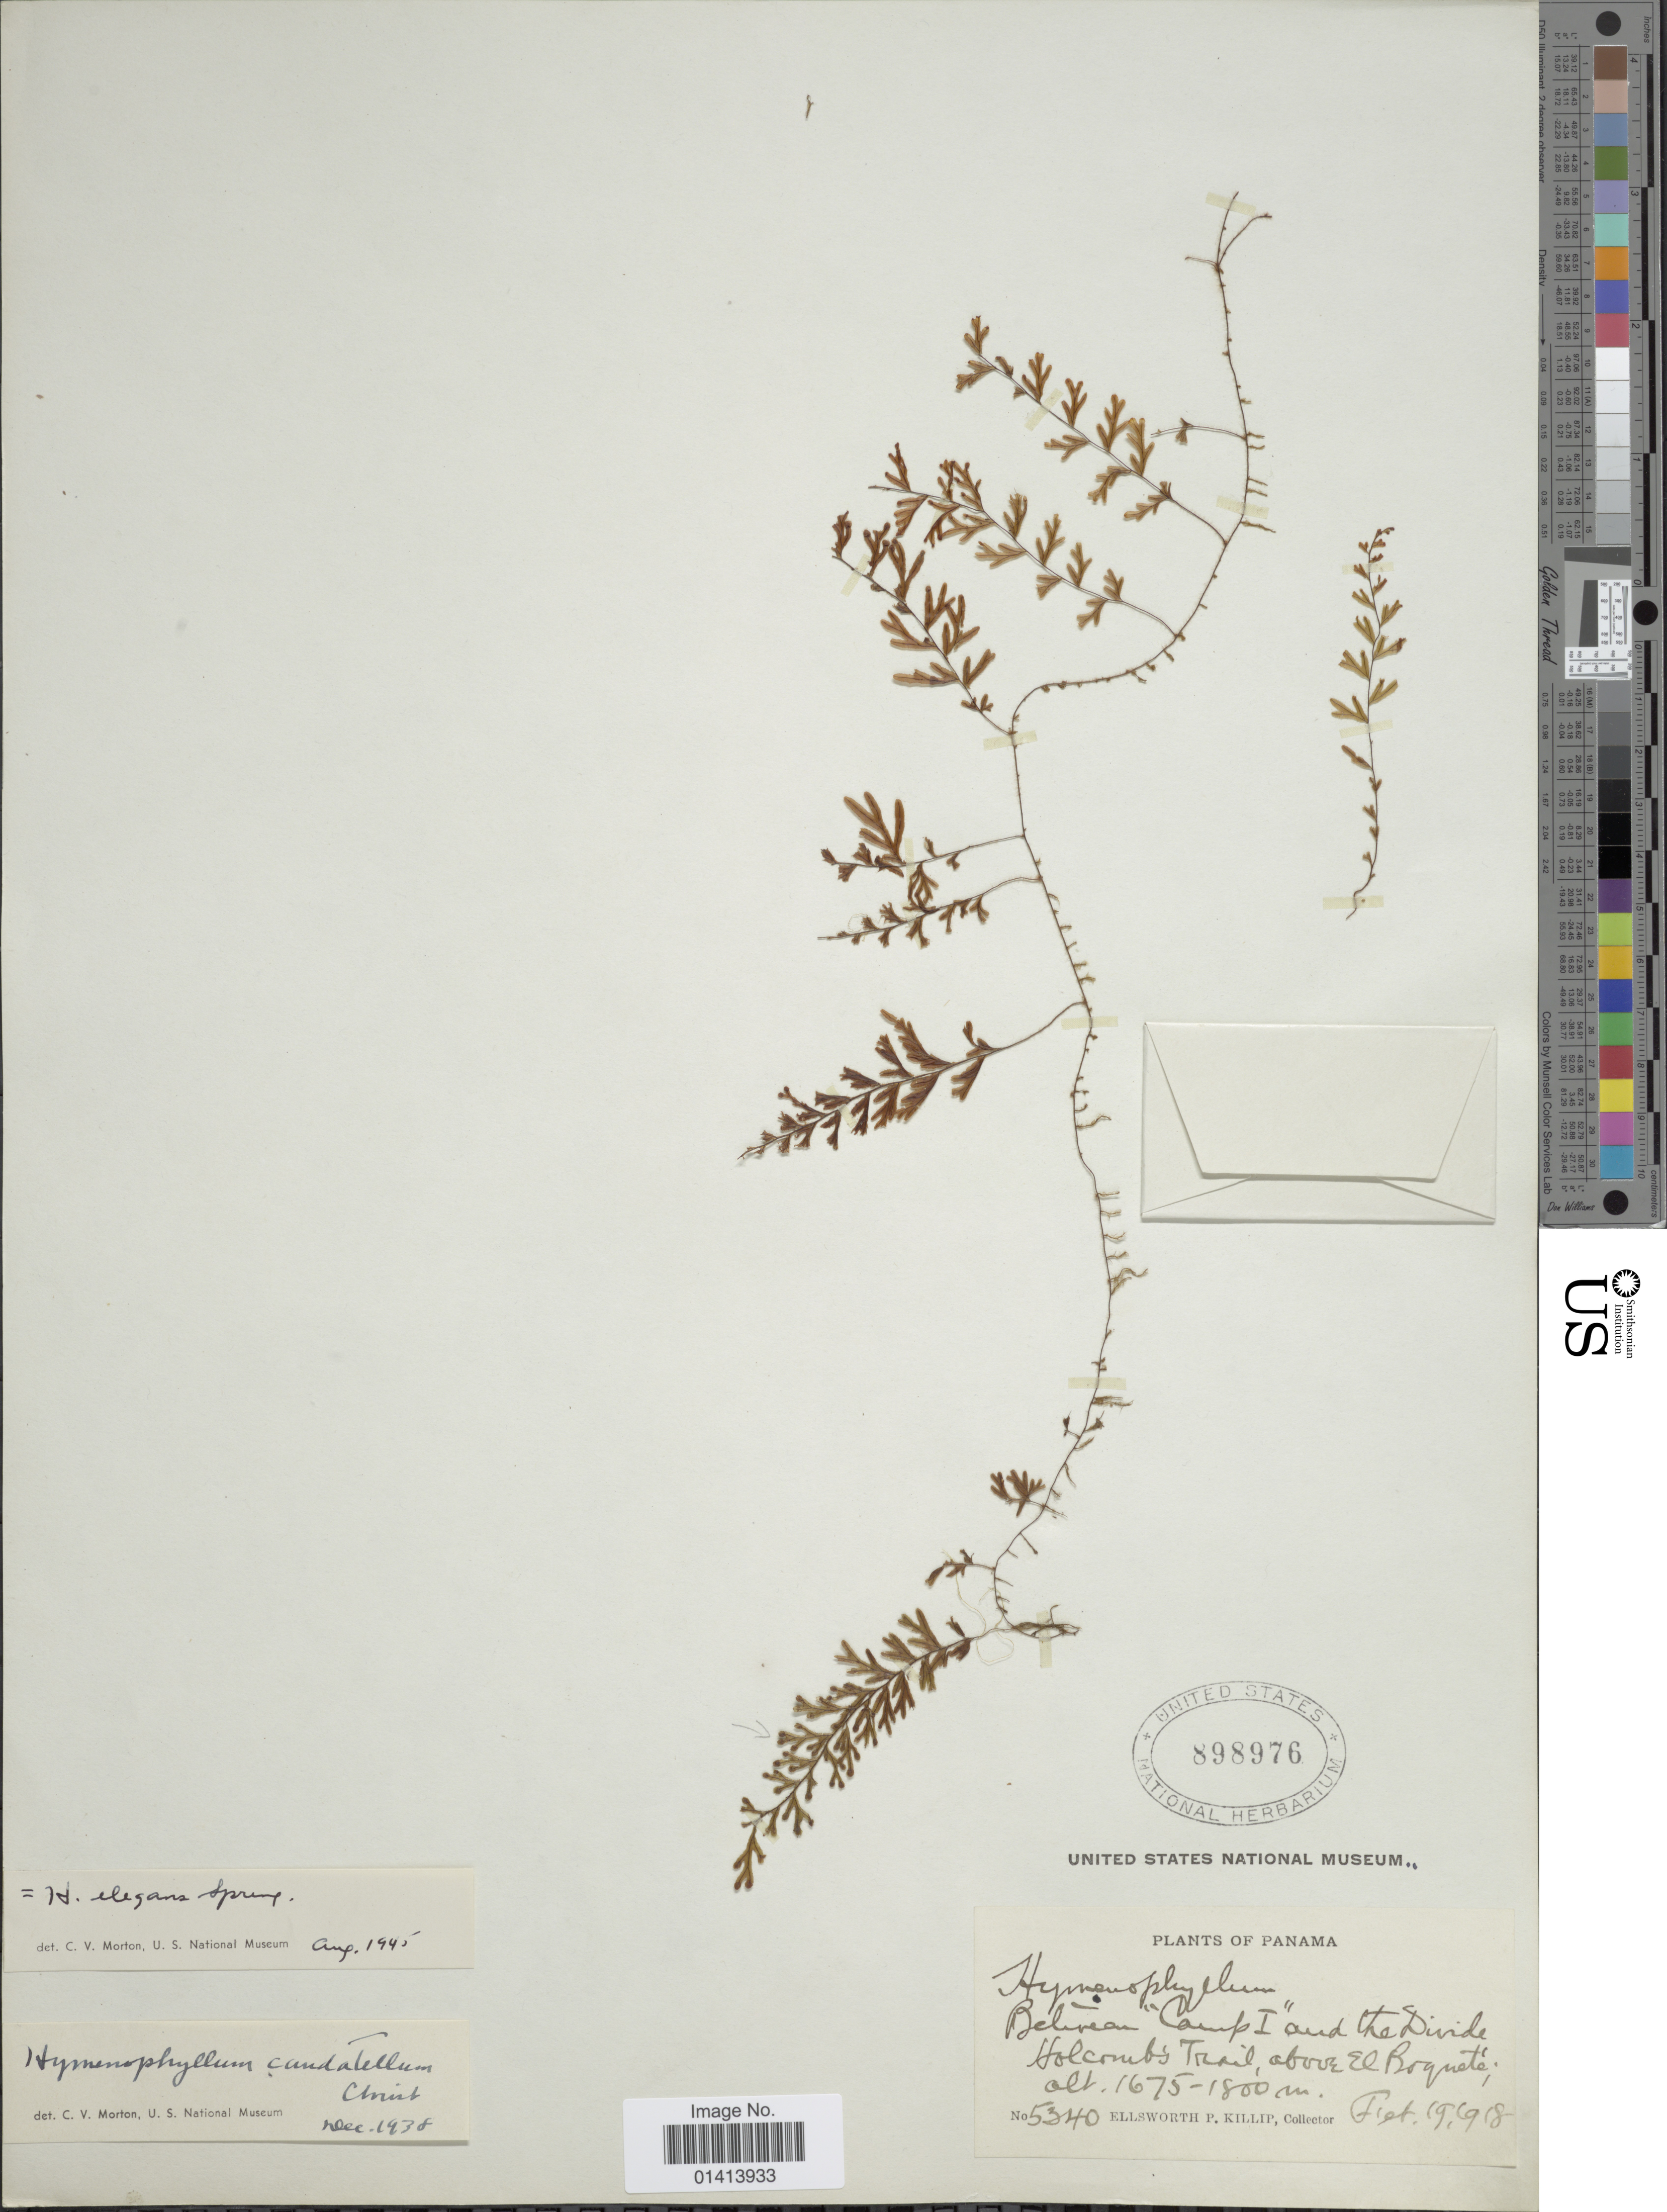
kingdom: Plantae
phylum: Tracheophyta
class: Polypodiopsida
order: Hymenophyllales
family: Hymenophyllaceae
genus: Hymenophyllum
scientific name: Hymenophyllum elegans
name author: Spreng.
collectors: E. P. Killip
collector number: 5340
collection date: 1918-02-19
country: Panama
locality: Beliveau 'Camp I' and the Divide Holcomb's Trail, above El Boquete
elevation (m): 1675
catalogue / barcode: US 898976